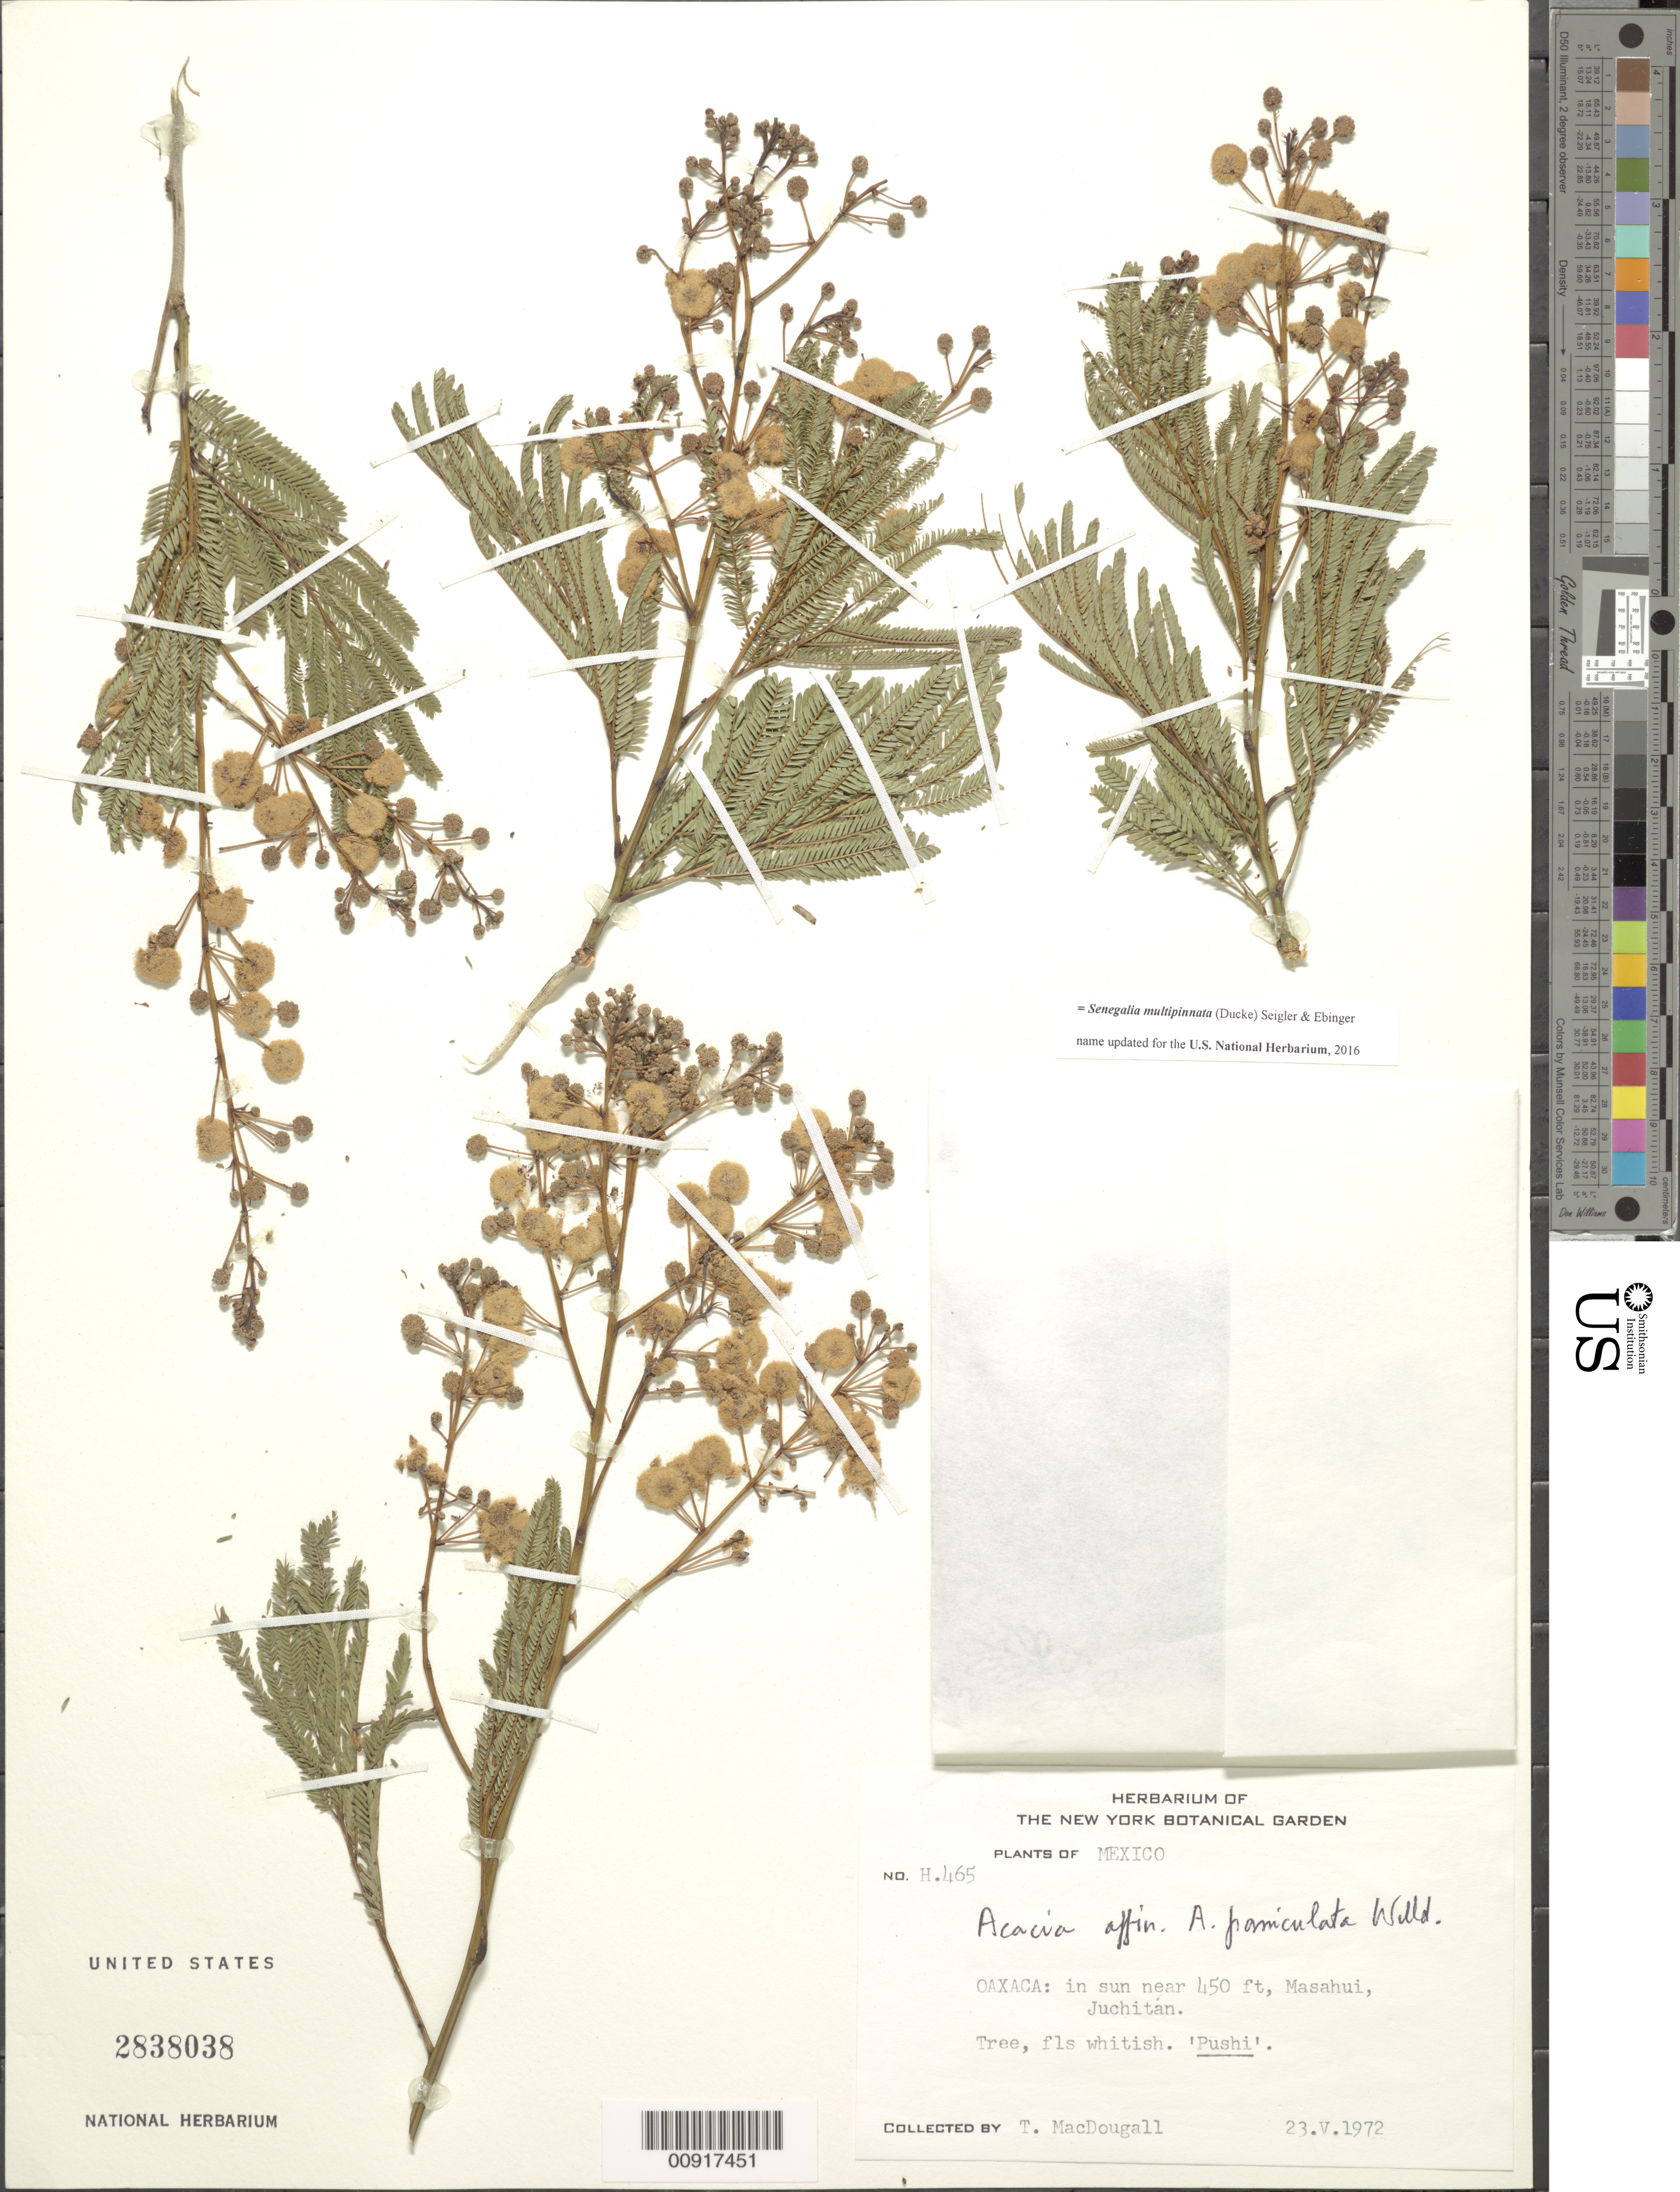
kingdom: Plantae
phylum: Tracheophyta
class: Magnoliopsida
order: Fabales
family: Fabaceae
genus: Senegalia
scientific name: Senegalia multipinnata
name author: (Ducke) Seigler & Ebinger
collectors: T. Macdougall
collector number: H. 465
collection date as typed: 23 May 1972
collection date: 1972-05-23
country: Mexico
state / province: Oaxaca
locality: Oaxaca: Masahui, Juchitán.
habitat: In sun.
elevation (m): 137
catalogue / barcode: US 2838038